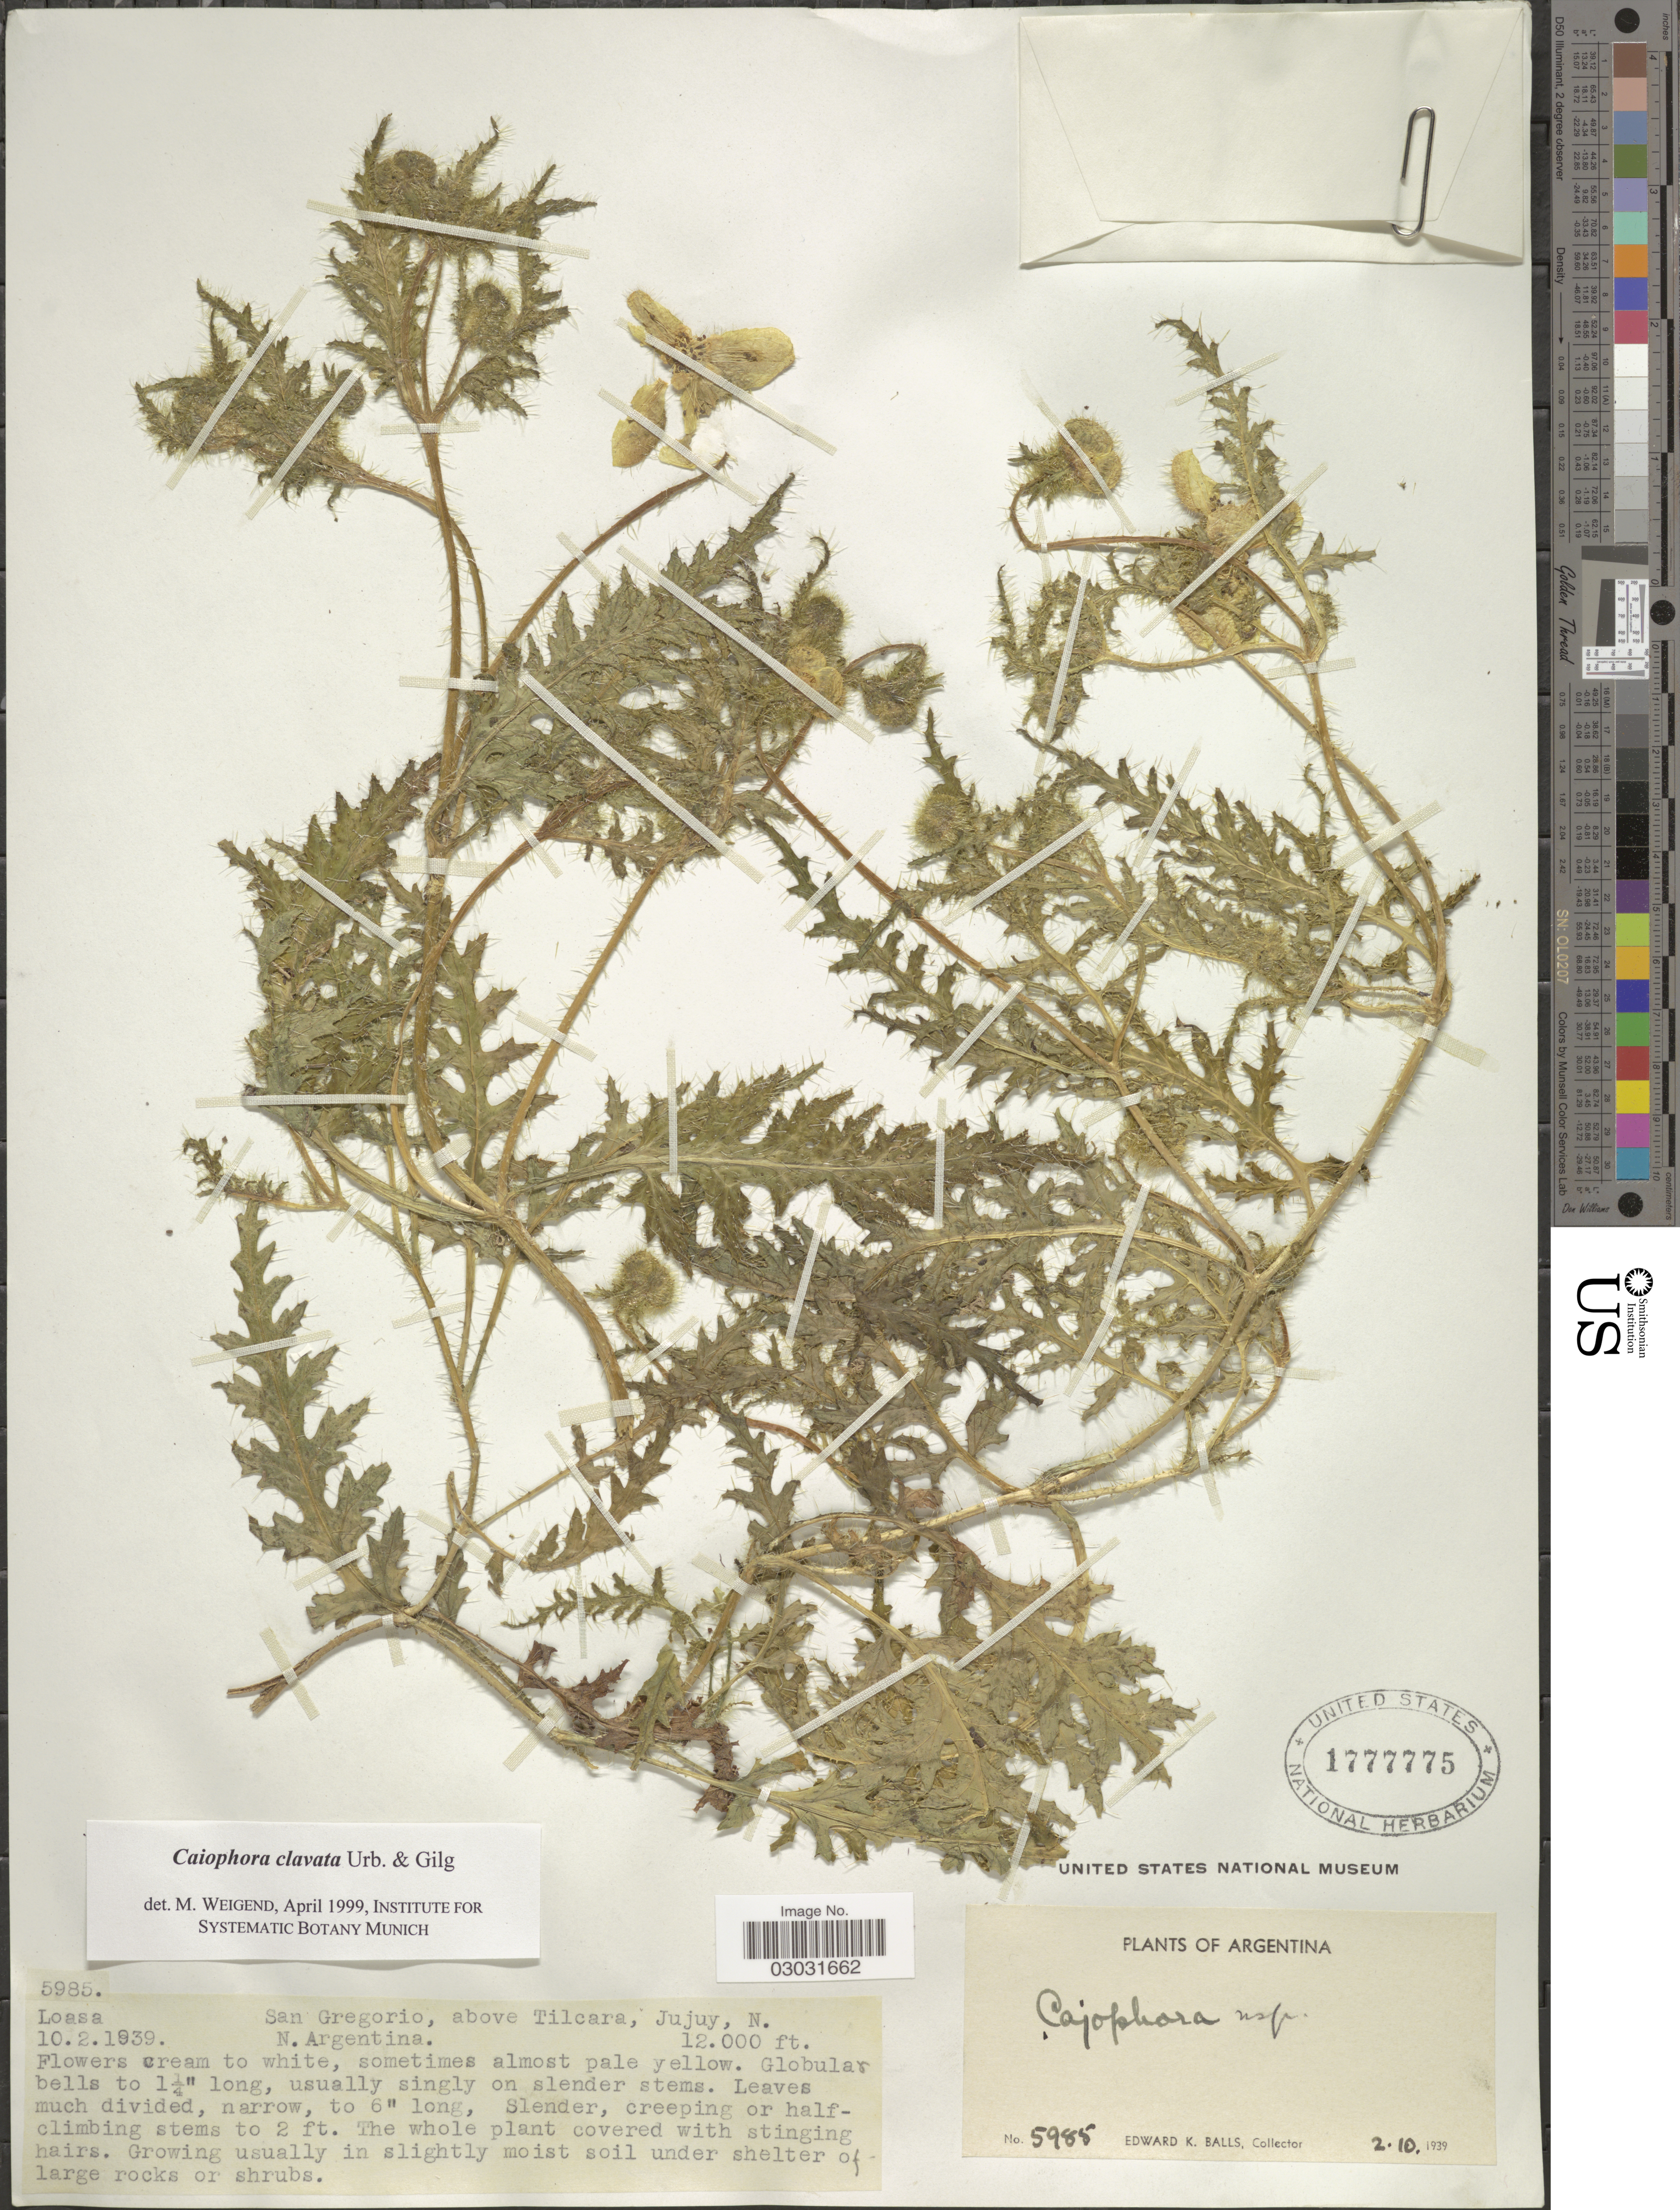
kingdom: Plantae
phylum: Tracheophyta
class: Magnoliopsida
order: Cornales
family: Loasaceae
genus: Caiophora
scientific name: Caiophora clavata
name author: Urb. & Gilg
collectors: E. K. Balls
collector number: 5985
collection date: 1939-02-10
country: Argentina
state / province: Jujuy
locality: San Gregorio, above Tilcara, Jujuy. N. Argentina.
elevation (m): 3658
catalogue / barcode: US 1777775